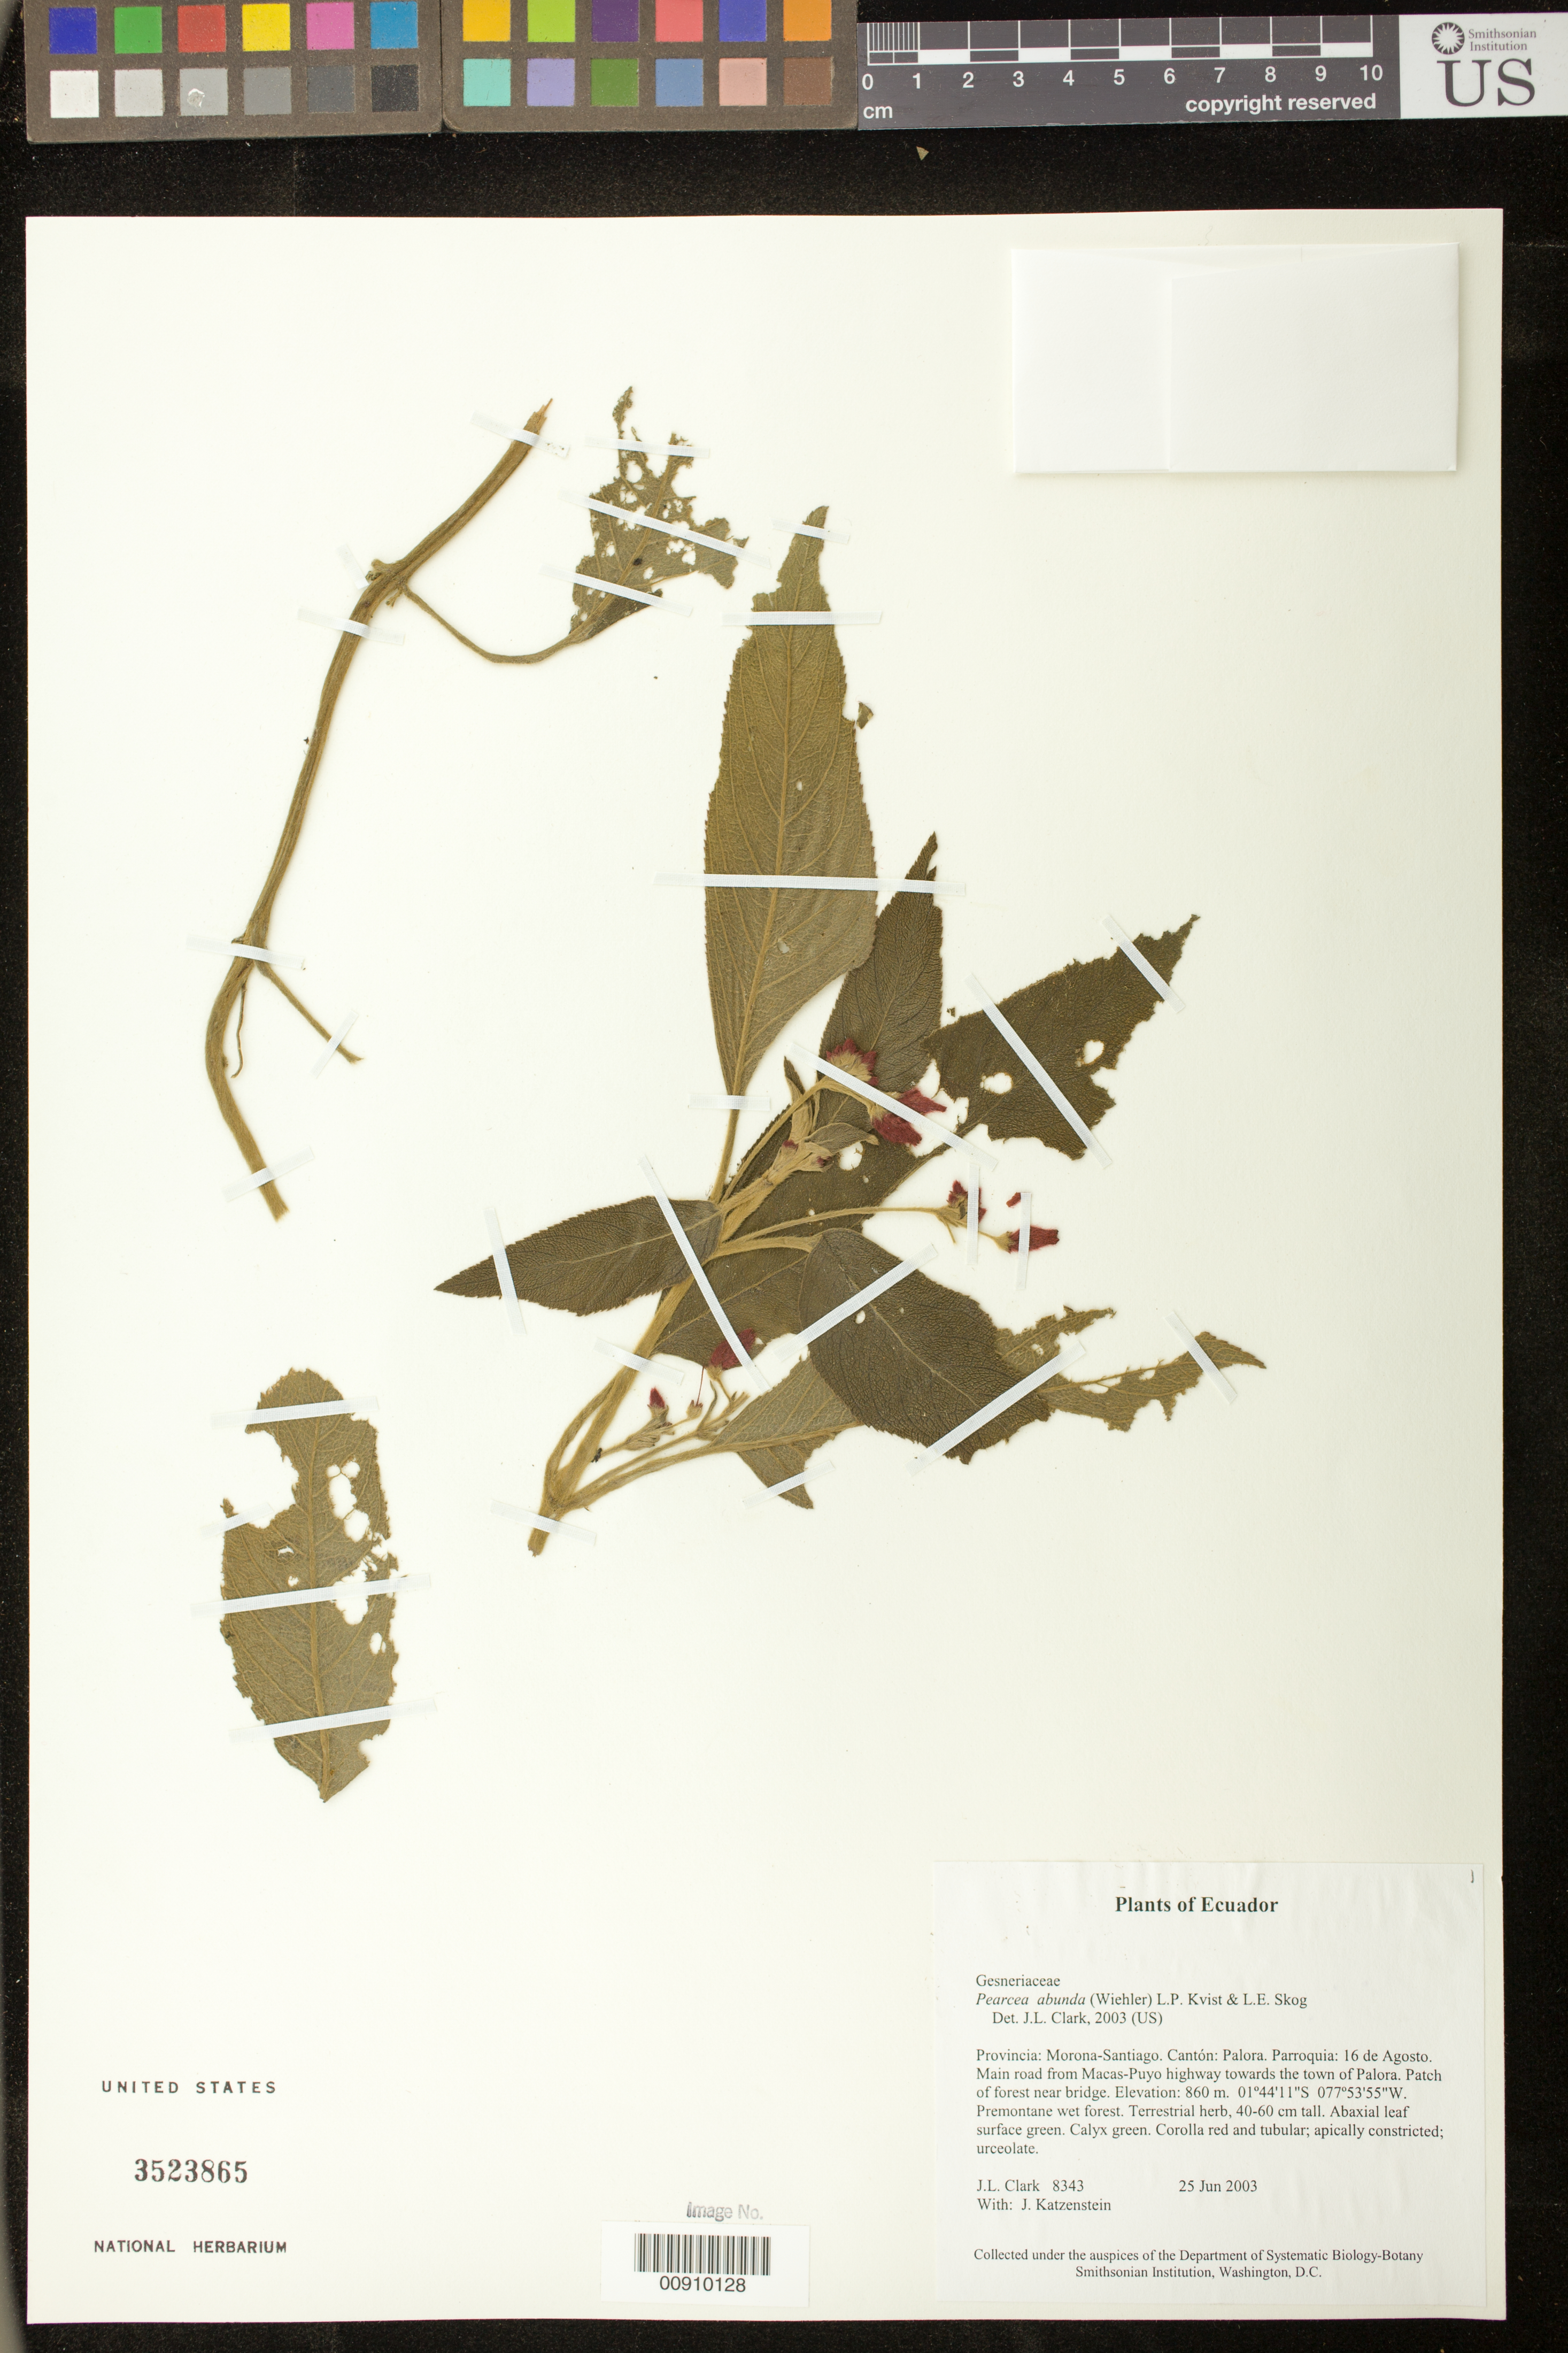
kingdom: Plantae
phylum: Tracheophyta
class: Magnoliopsida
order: Lamiales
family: Gesneriaceae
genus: Pearcea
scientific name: Pearcea abunda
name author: (Wiehler) L.P. Kvist & L.E. Skog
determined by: Clark, J. L., (SEL), The Marie Selby Botanical Garden (UNITED STATES)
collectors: J. L. Clark & J. Katzenstein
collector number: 8343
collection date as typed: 25 Jun 2003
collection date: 2003-06-25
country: Ecuador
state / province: Morona-Santiago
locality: Palora. Parroquia: 16 de Agosto. Main road from Macas-Puyo highway towards the town of Palora. Patch of forest near bridge.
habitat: Premontane wet forest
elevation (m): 860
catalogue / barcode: US 3523865